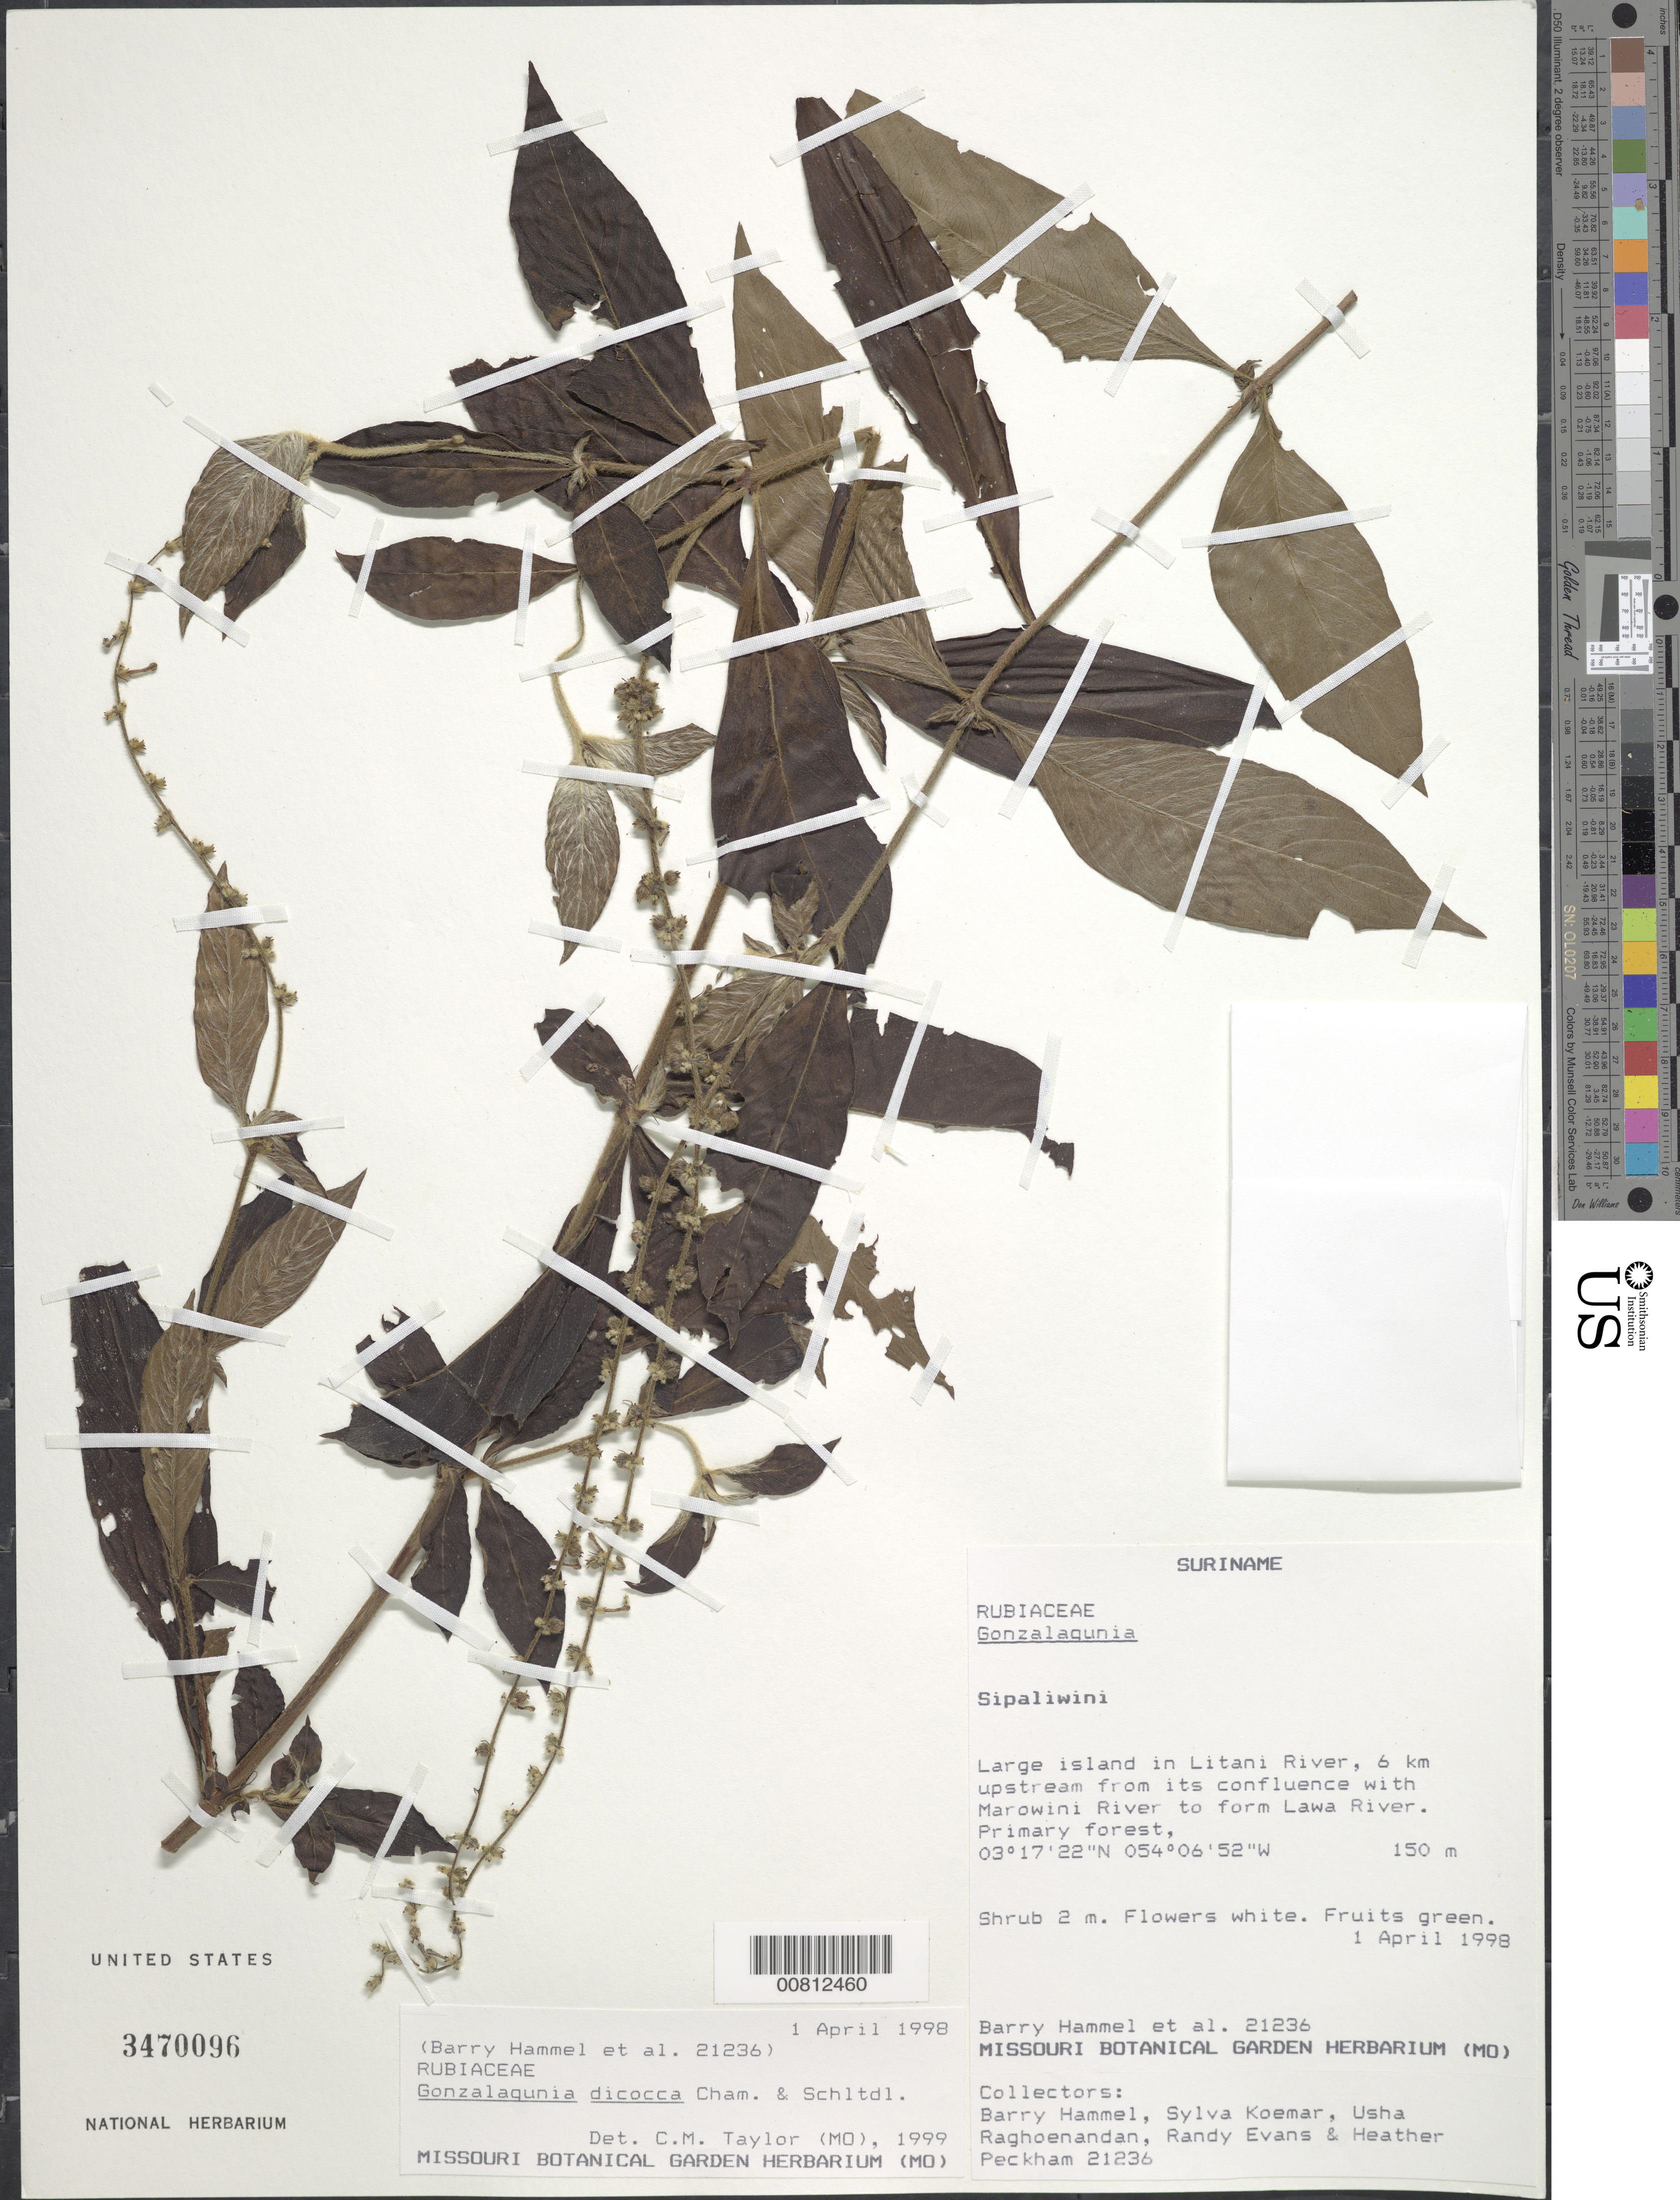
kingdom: Plantae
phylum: Tracheophyta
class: Magnoliopsida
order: Gentianales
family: Rubiaceae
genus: Gonzalagunia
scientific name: Gonzalagunia dicocca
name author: Cham. & Schltdl.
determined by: Taylor, Charlotte M.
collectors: B. Hammel, S. Koemar, U. Raghoenandan, R. Evans & H. Peckham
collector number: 21236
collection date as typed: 1-Apr-98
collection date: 1998-04-01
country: Suriname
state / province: Sipaliwini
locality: Litani R., 6 km upstream from confl. with Marowini R. to form Lawa R.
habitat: Primary forest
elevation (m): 150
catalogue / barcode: US 3470096